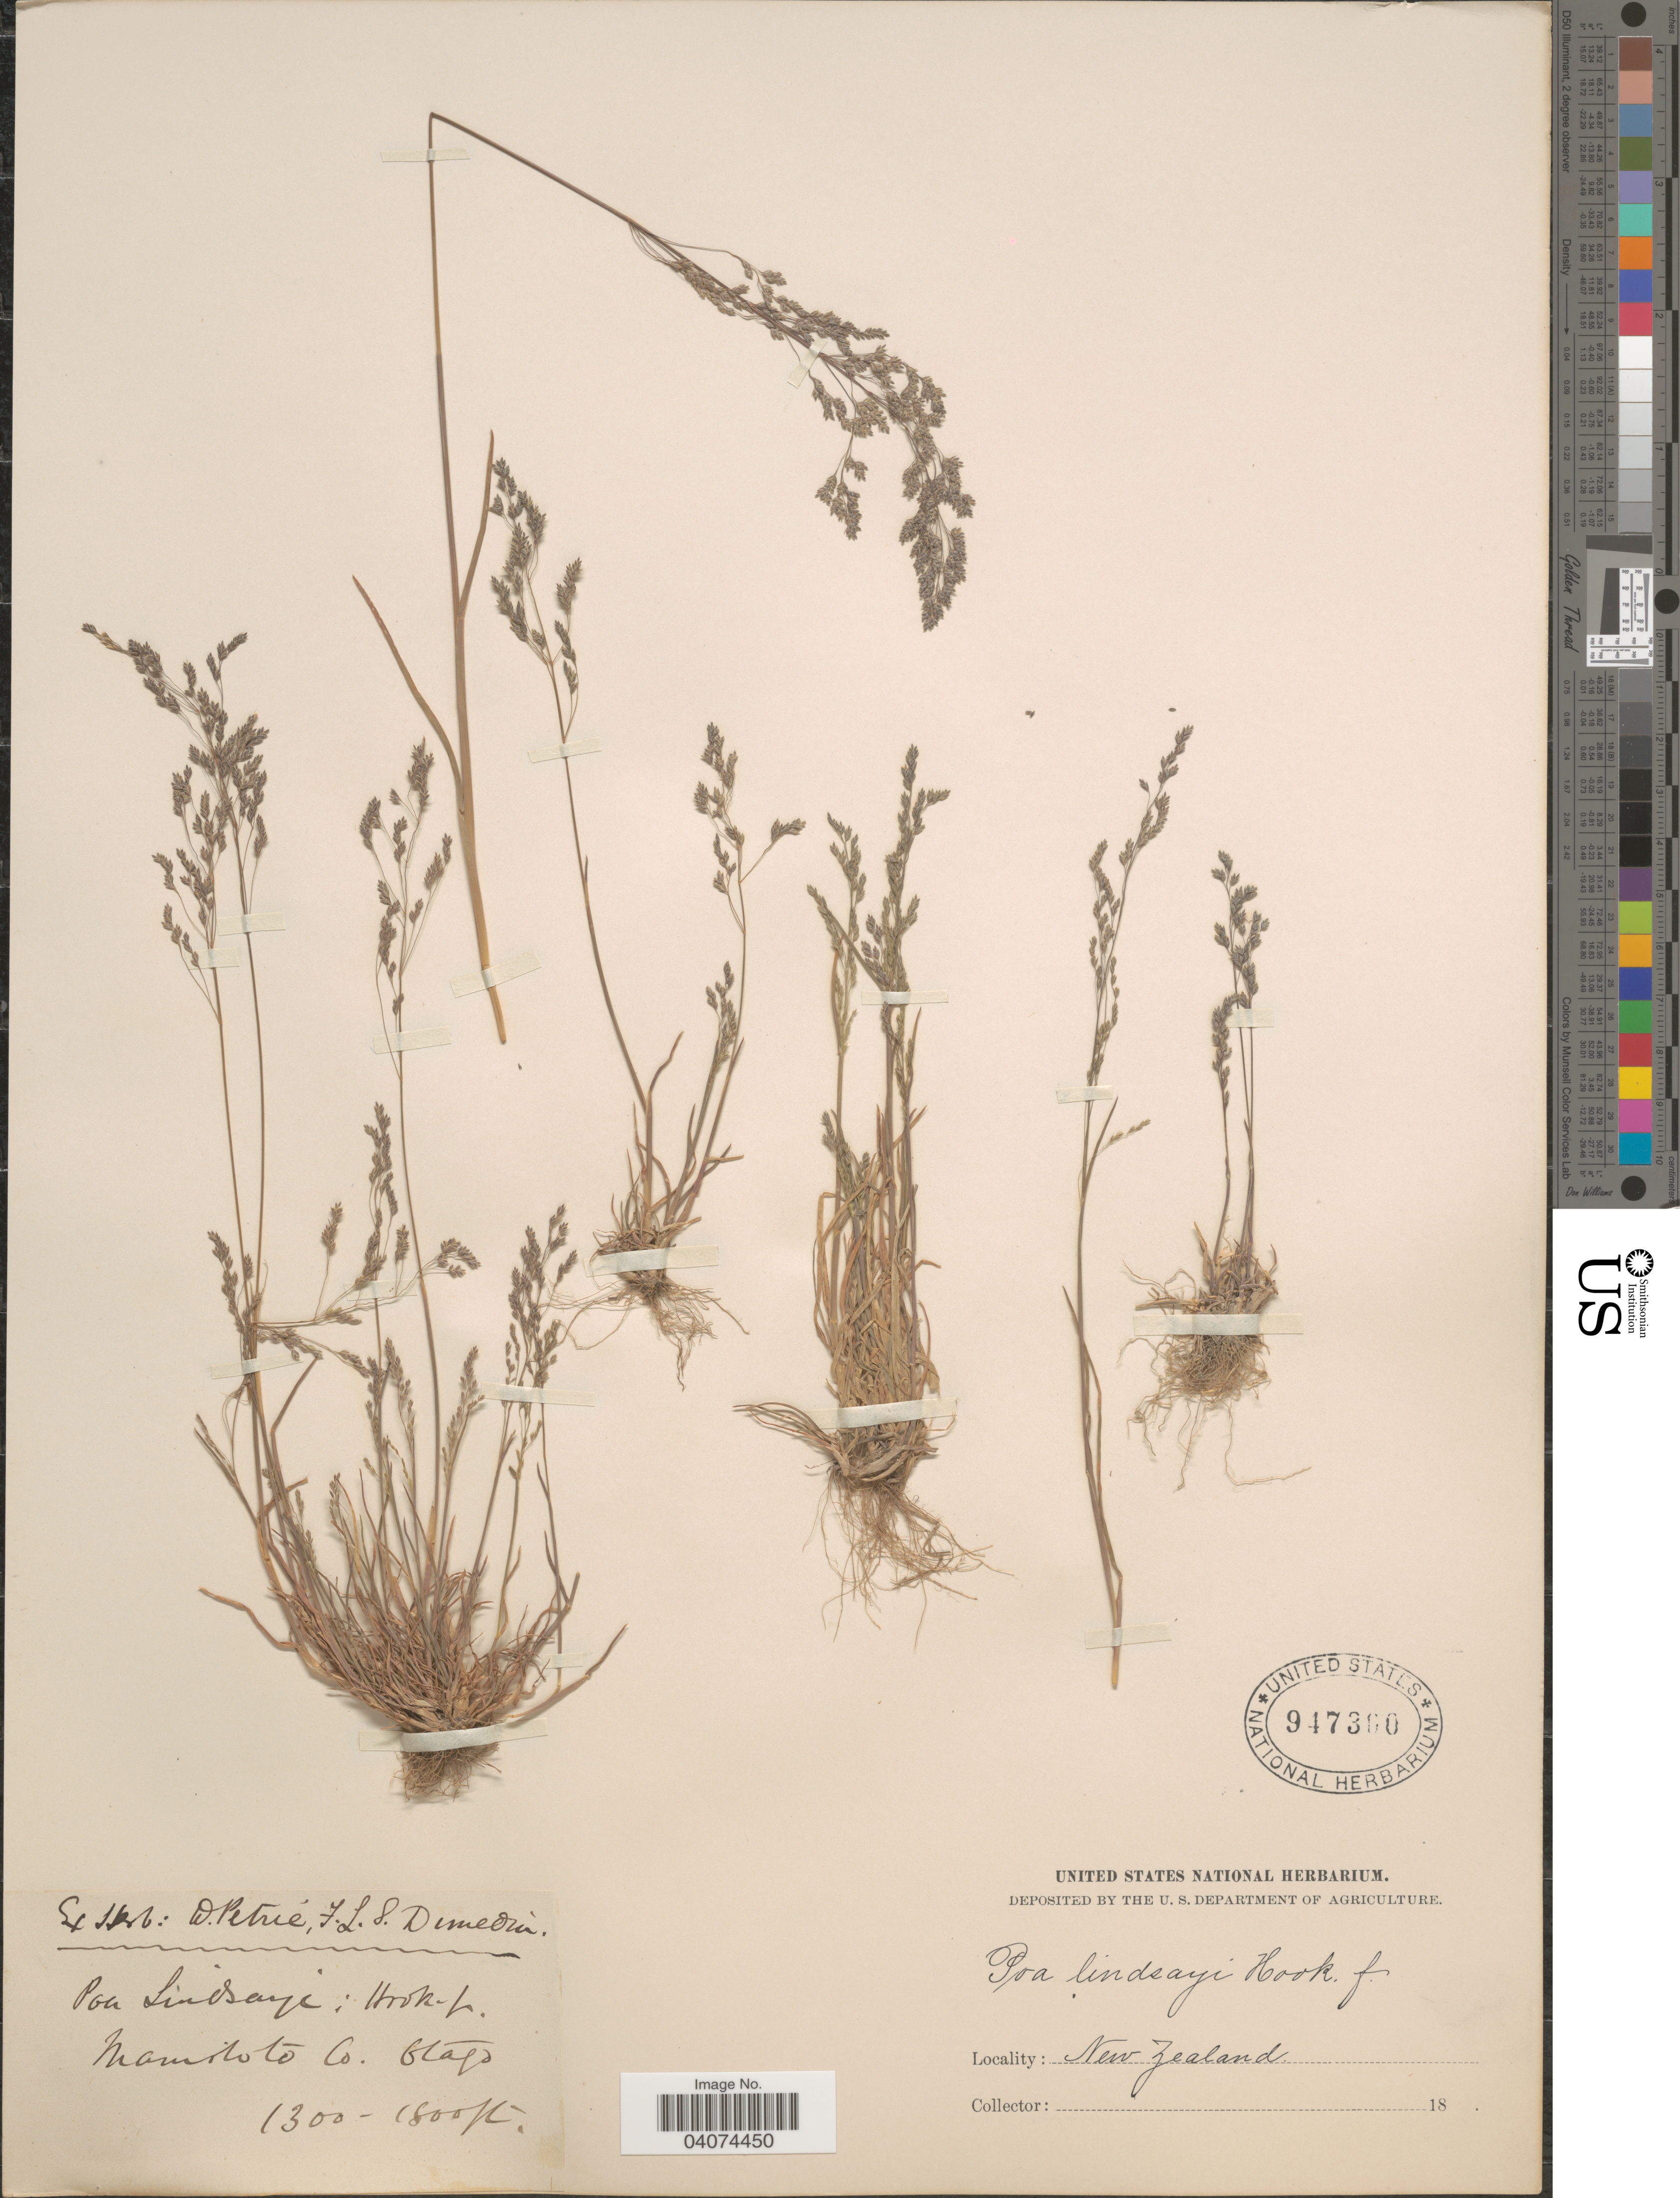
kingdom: Plantae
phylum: Tracheophyta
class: Liliopsida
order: Poales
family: Poaceae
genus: Poa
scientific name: Poa lindsayi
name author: Hook. f.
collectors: Ex Herb D. Petrie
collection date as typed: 18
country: New Zealand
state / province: Otago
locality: Maniototo Co.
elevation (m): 396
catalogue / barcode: US 947300